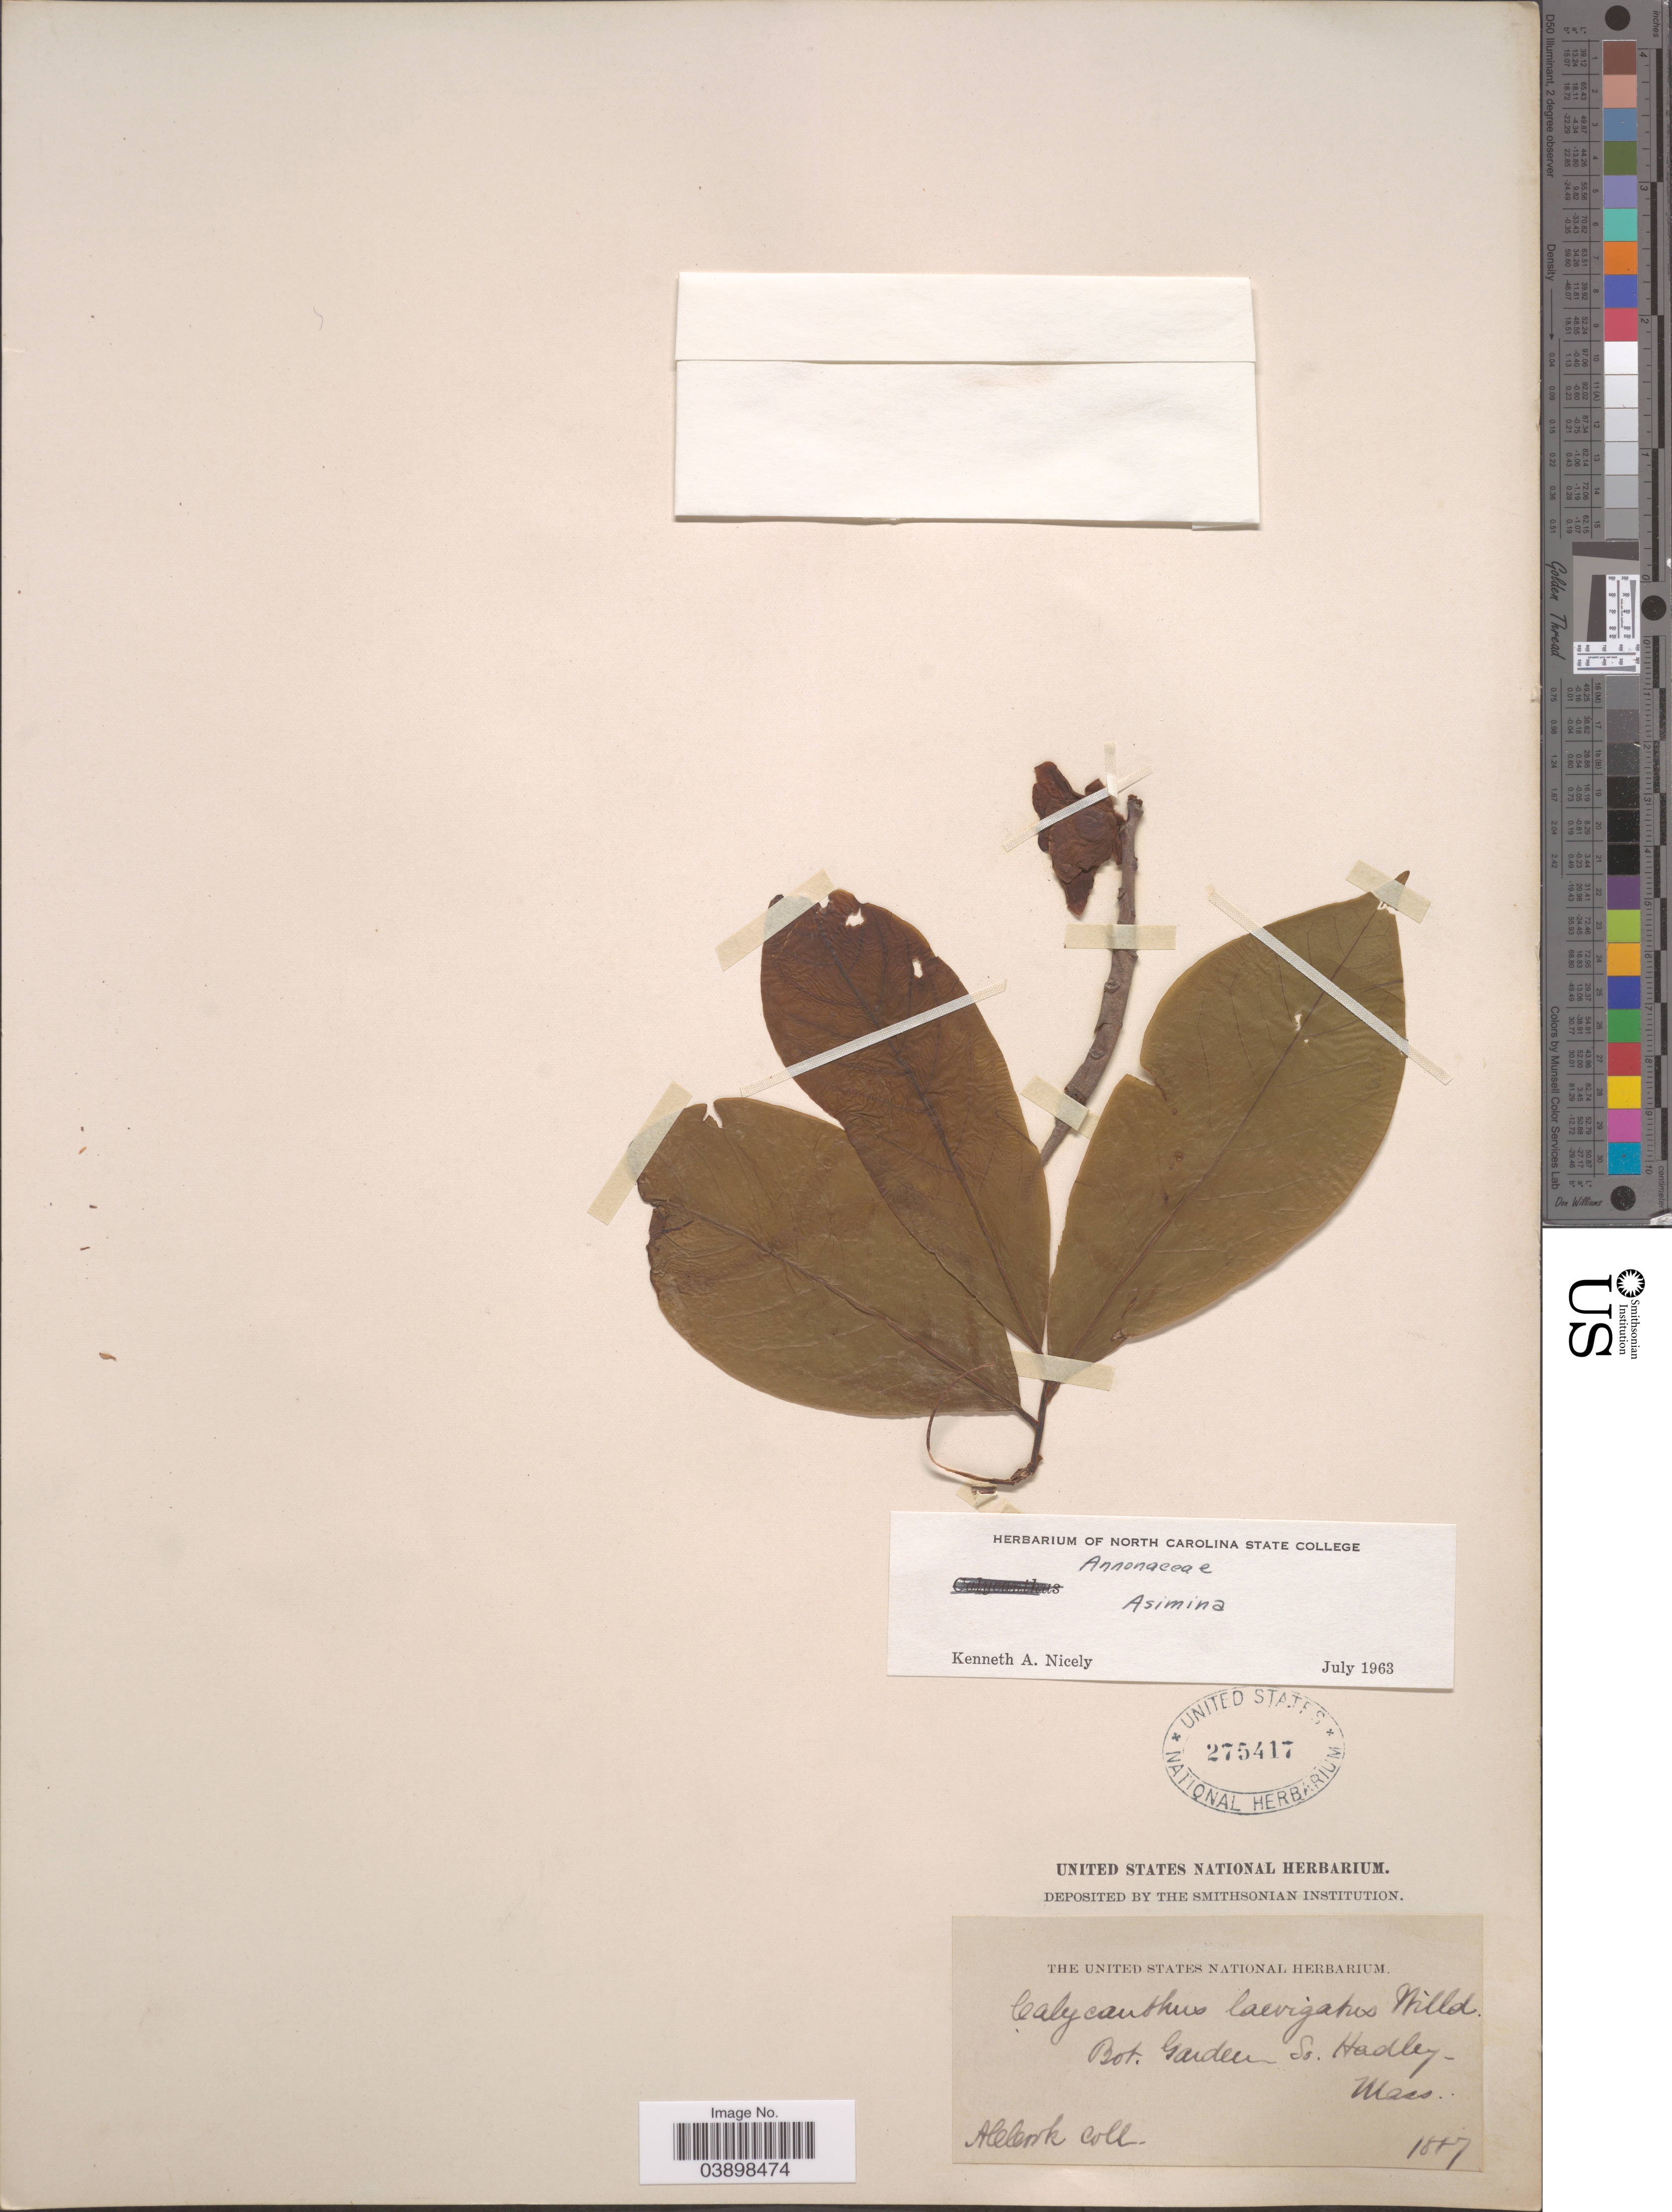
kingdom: Plantae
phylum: Tracheophyta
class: Magnoliopsida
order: Magnoliales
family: Annonaceae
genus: Asimina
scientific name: Asimina triloba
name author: (L.) Dunal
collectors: A. Cook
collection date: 1887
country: United States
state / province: Massachusetts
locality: Bot. Garden So. Hadley.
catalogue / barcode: US 275417